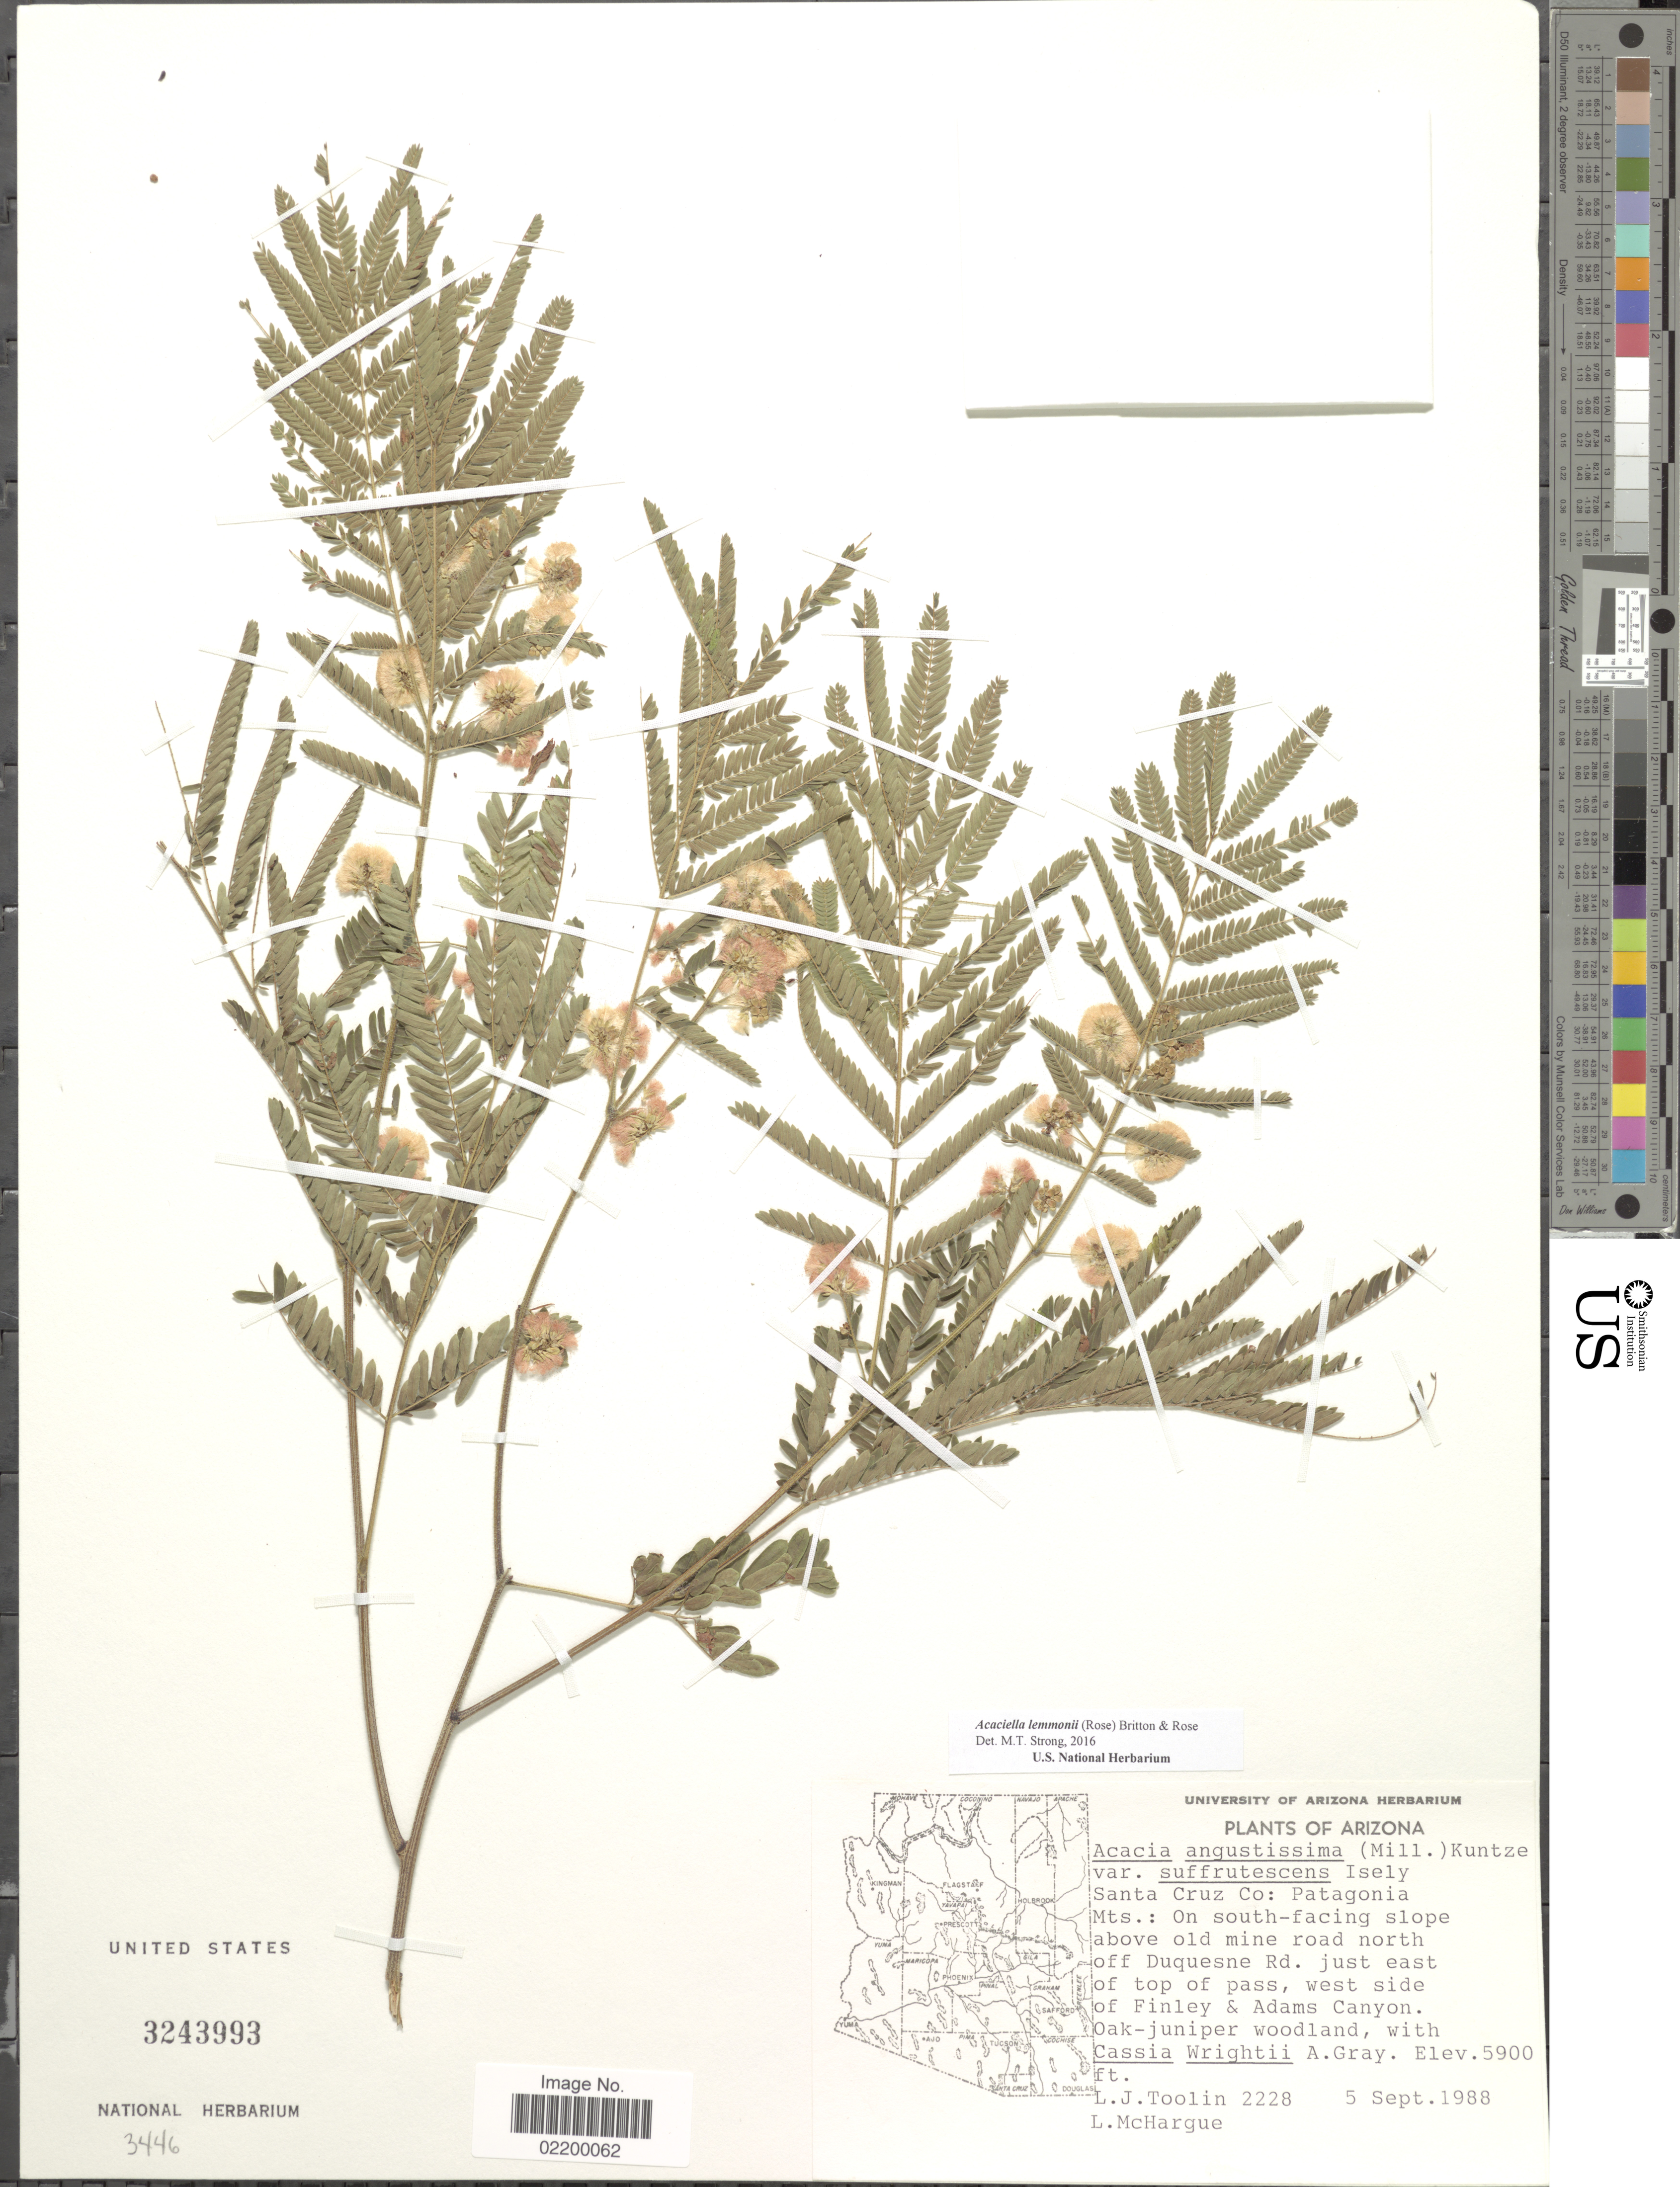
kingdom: Plantae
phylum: Tracheophyta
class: Magnoliopsida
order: Fabales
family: Fabaceae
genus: Acaciella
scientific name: Acaciella lemmonii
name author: (Rose) Britton & Rose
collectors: L. J. Toolin & L. Mchargue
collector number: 2228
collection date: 1988-09-05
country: United States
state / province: Arizona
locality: Arizona. Santa Cruz Co: Patagonia Mts.:On South-facing slope above old mine road north off Duquesne Rd. just east of top of pass, west side of Finley & Adams Canyon.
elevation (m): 1798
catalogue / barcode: US 3243993